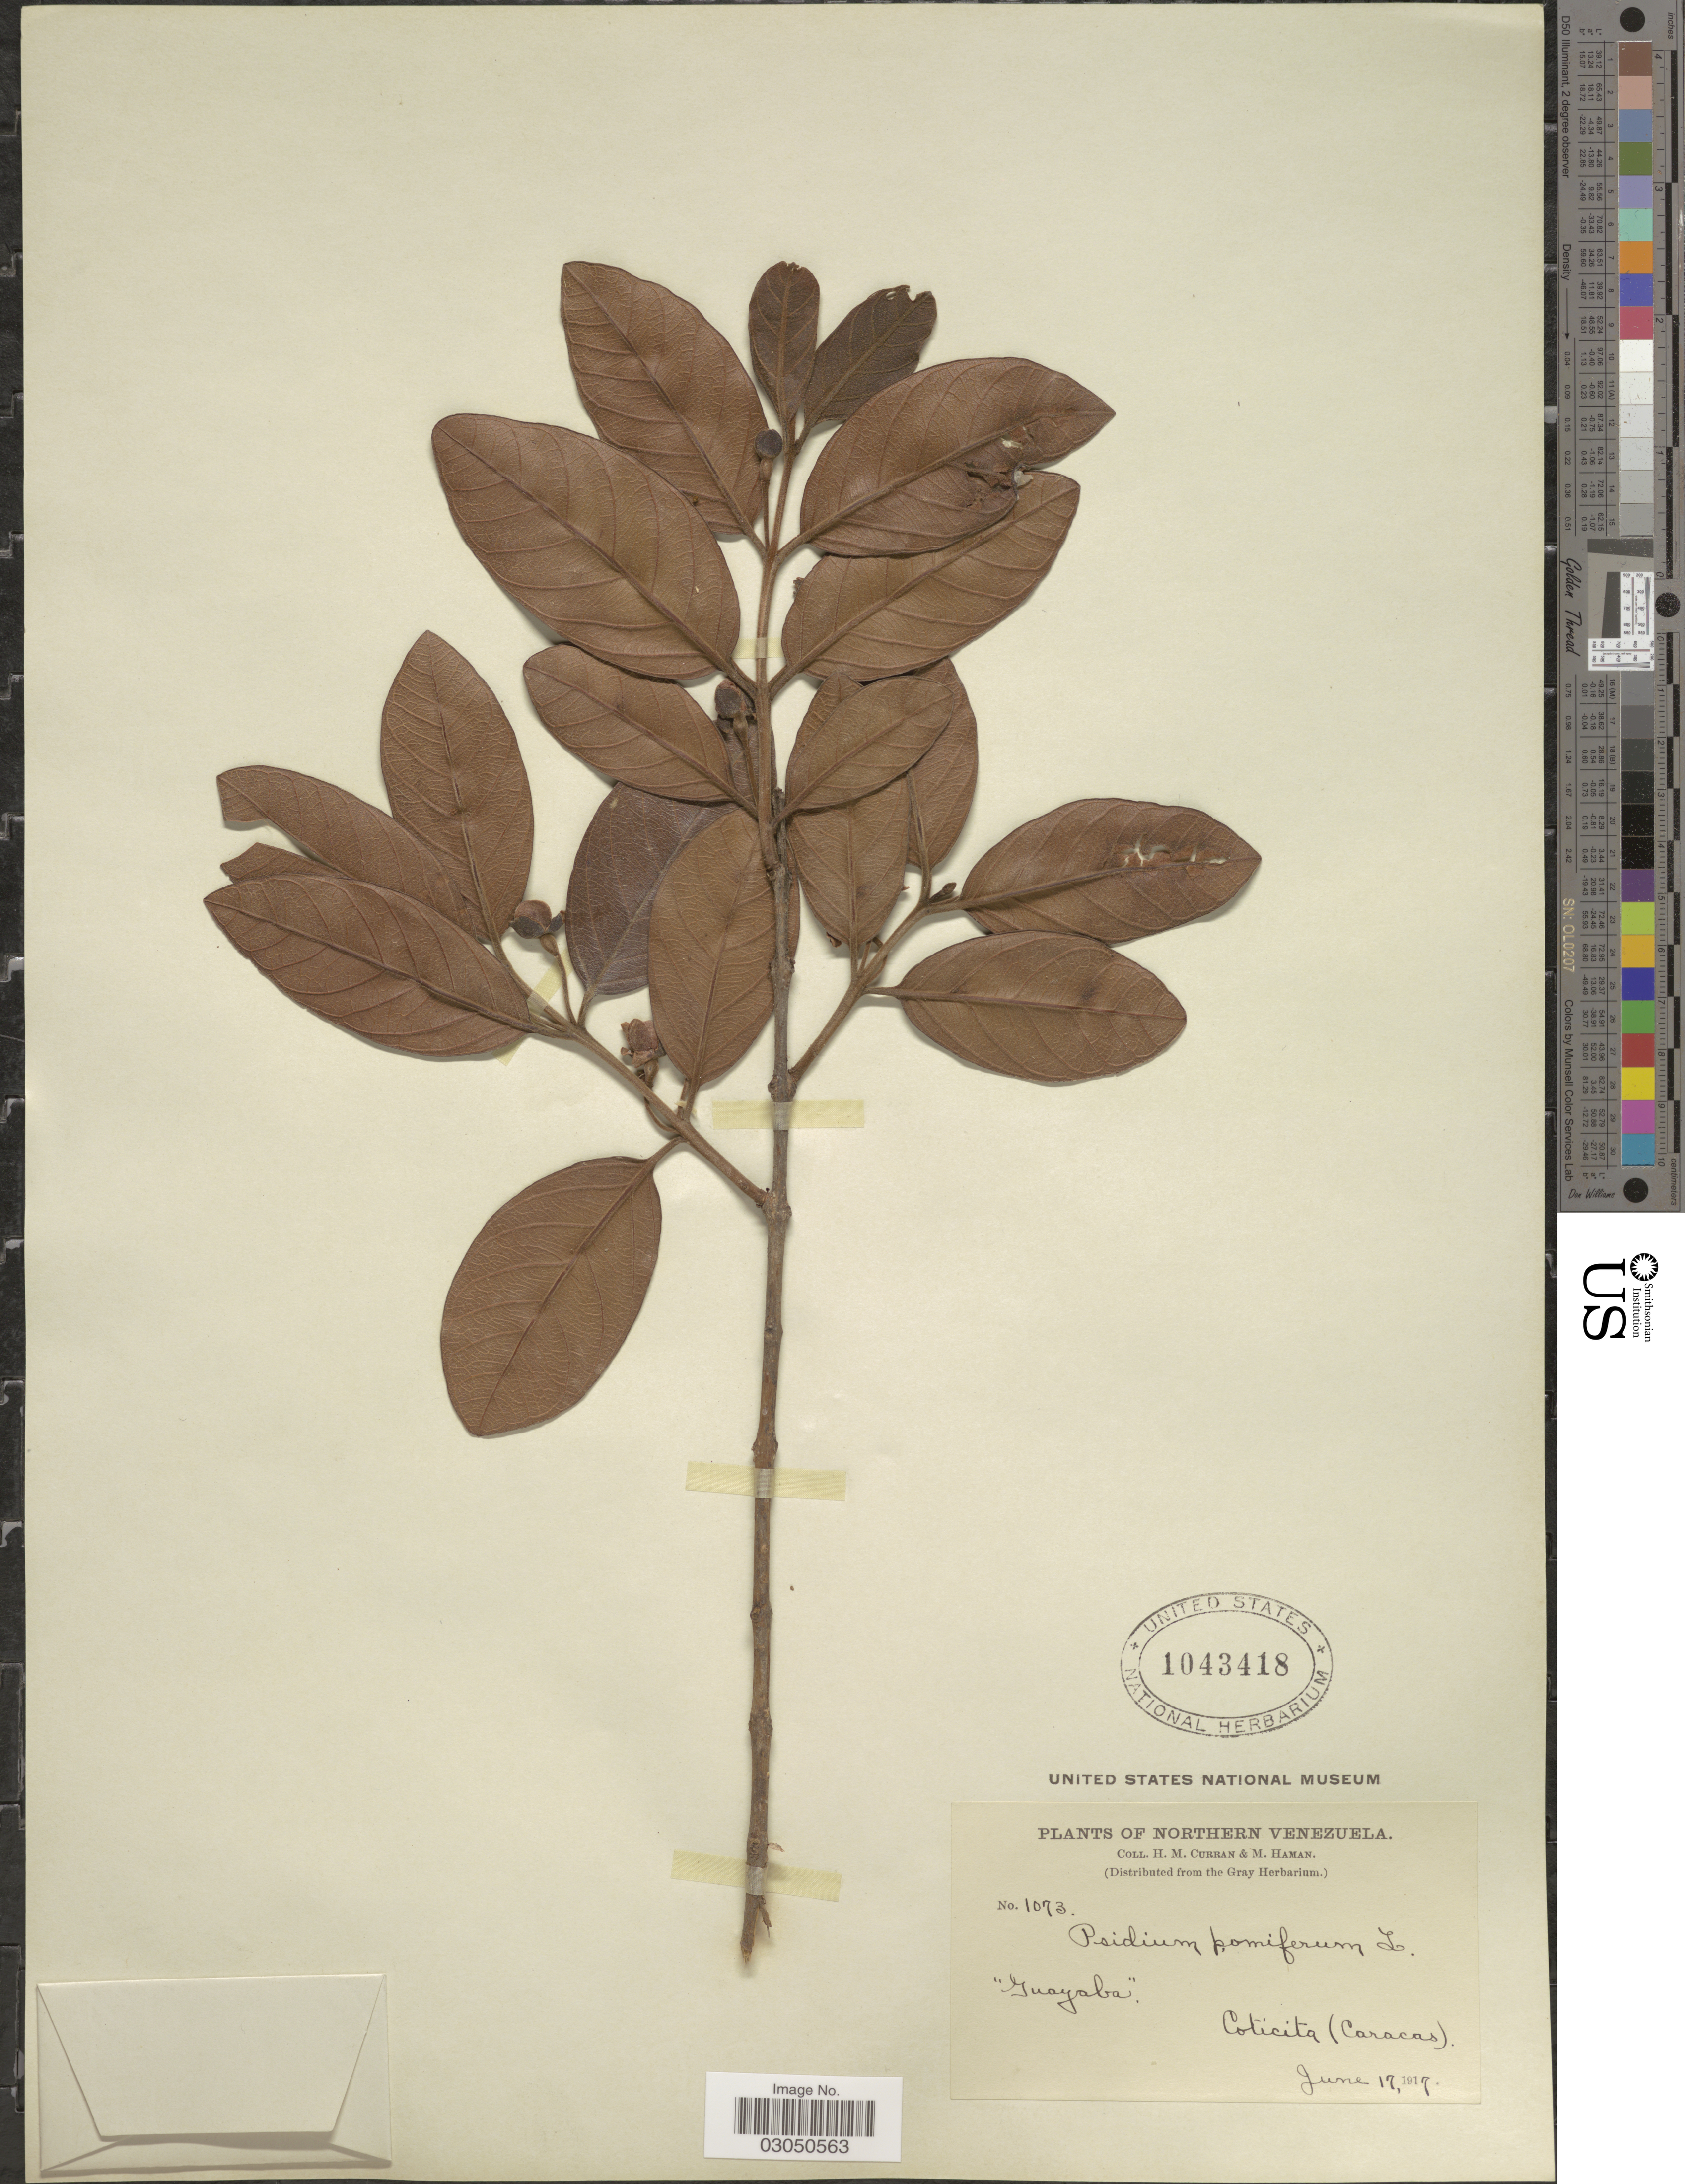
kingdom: Plantae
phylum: Tracheophyta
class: Magnoliopsida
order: Myrtales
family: Myrtaceae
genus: Psidium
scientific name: Psidium guineense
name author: Sw.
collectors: H. M. Curran & M. Haman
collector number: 1073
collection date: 1917-06-17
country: Venezuela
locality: Northern Venezuela. Coticita (Caracas).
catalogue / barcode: US 1043418